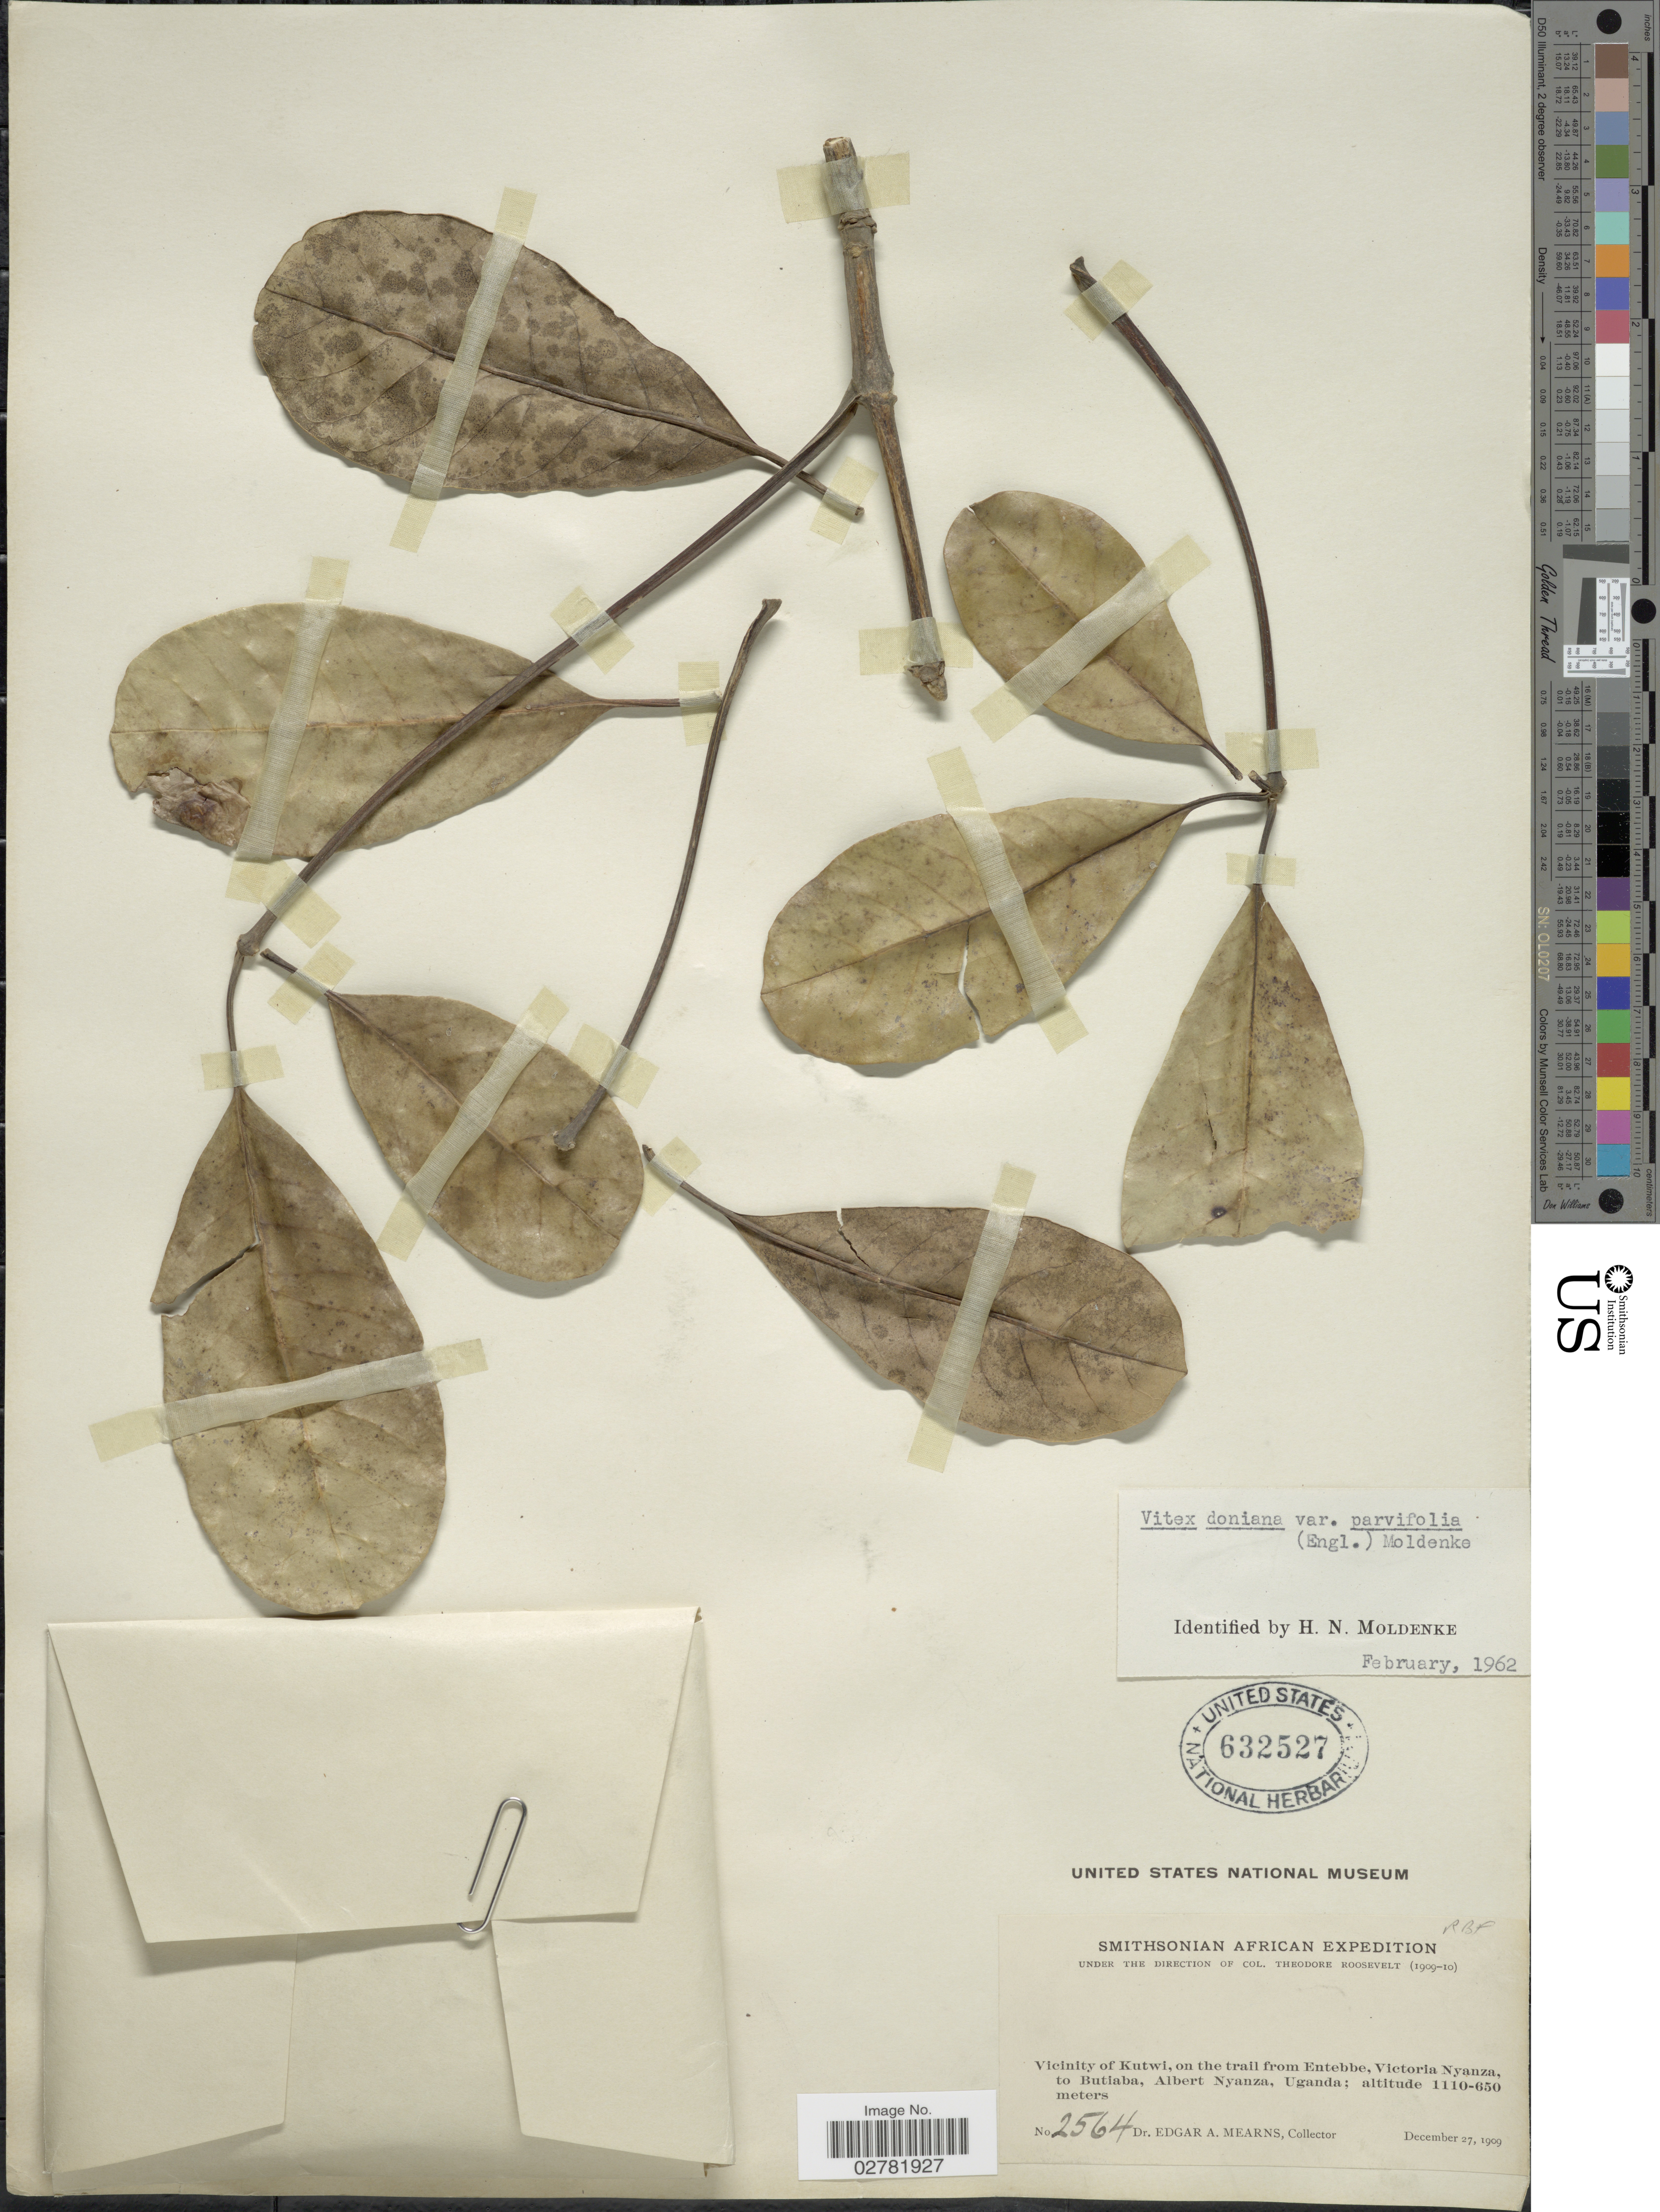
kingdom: Plantae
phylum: Tracheophyta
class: Magnoliopsida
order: Lamiales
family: Lamiaceae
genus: Vitex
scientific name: Vitex doniana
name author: Sweet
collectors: E. A. Mearns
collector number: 2564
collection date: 1909-12-27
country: Uganda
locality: Vicinity of Kutwi, on the trail from Entebbe, Victoria Nyanza, to Butiaba, Albert Nyanza.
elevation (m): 650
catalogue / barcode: US 632527